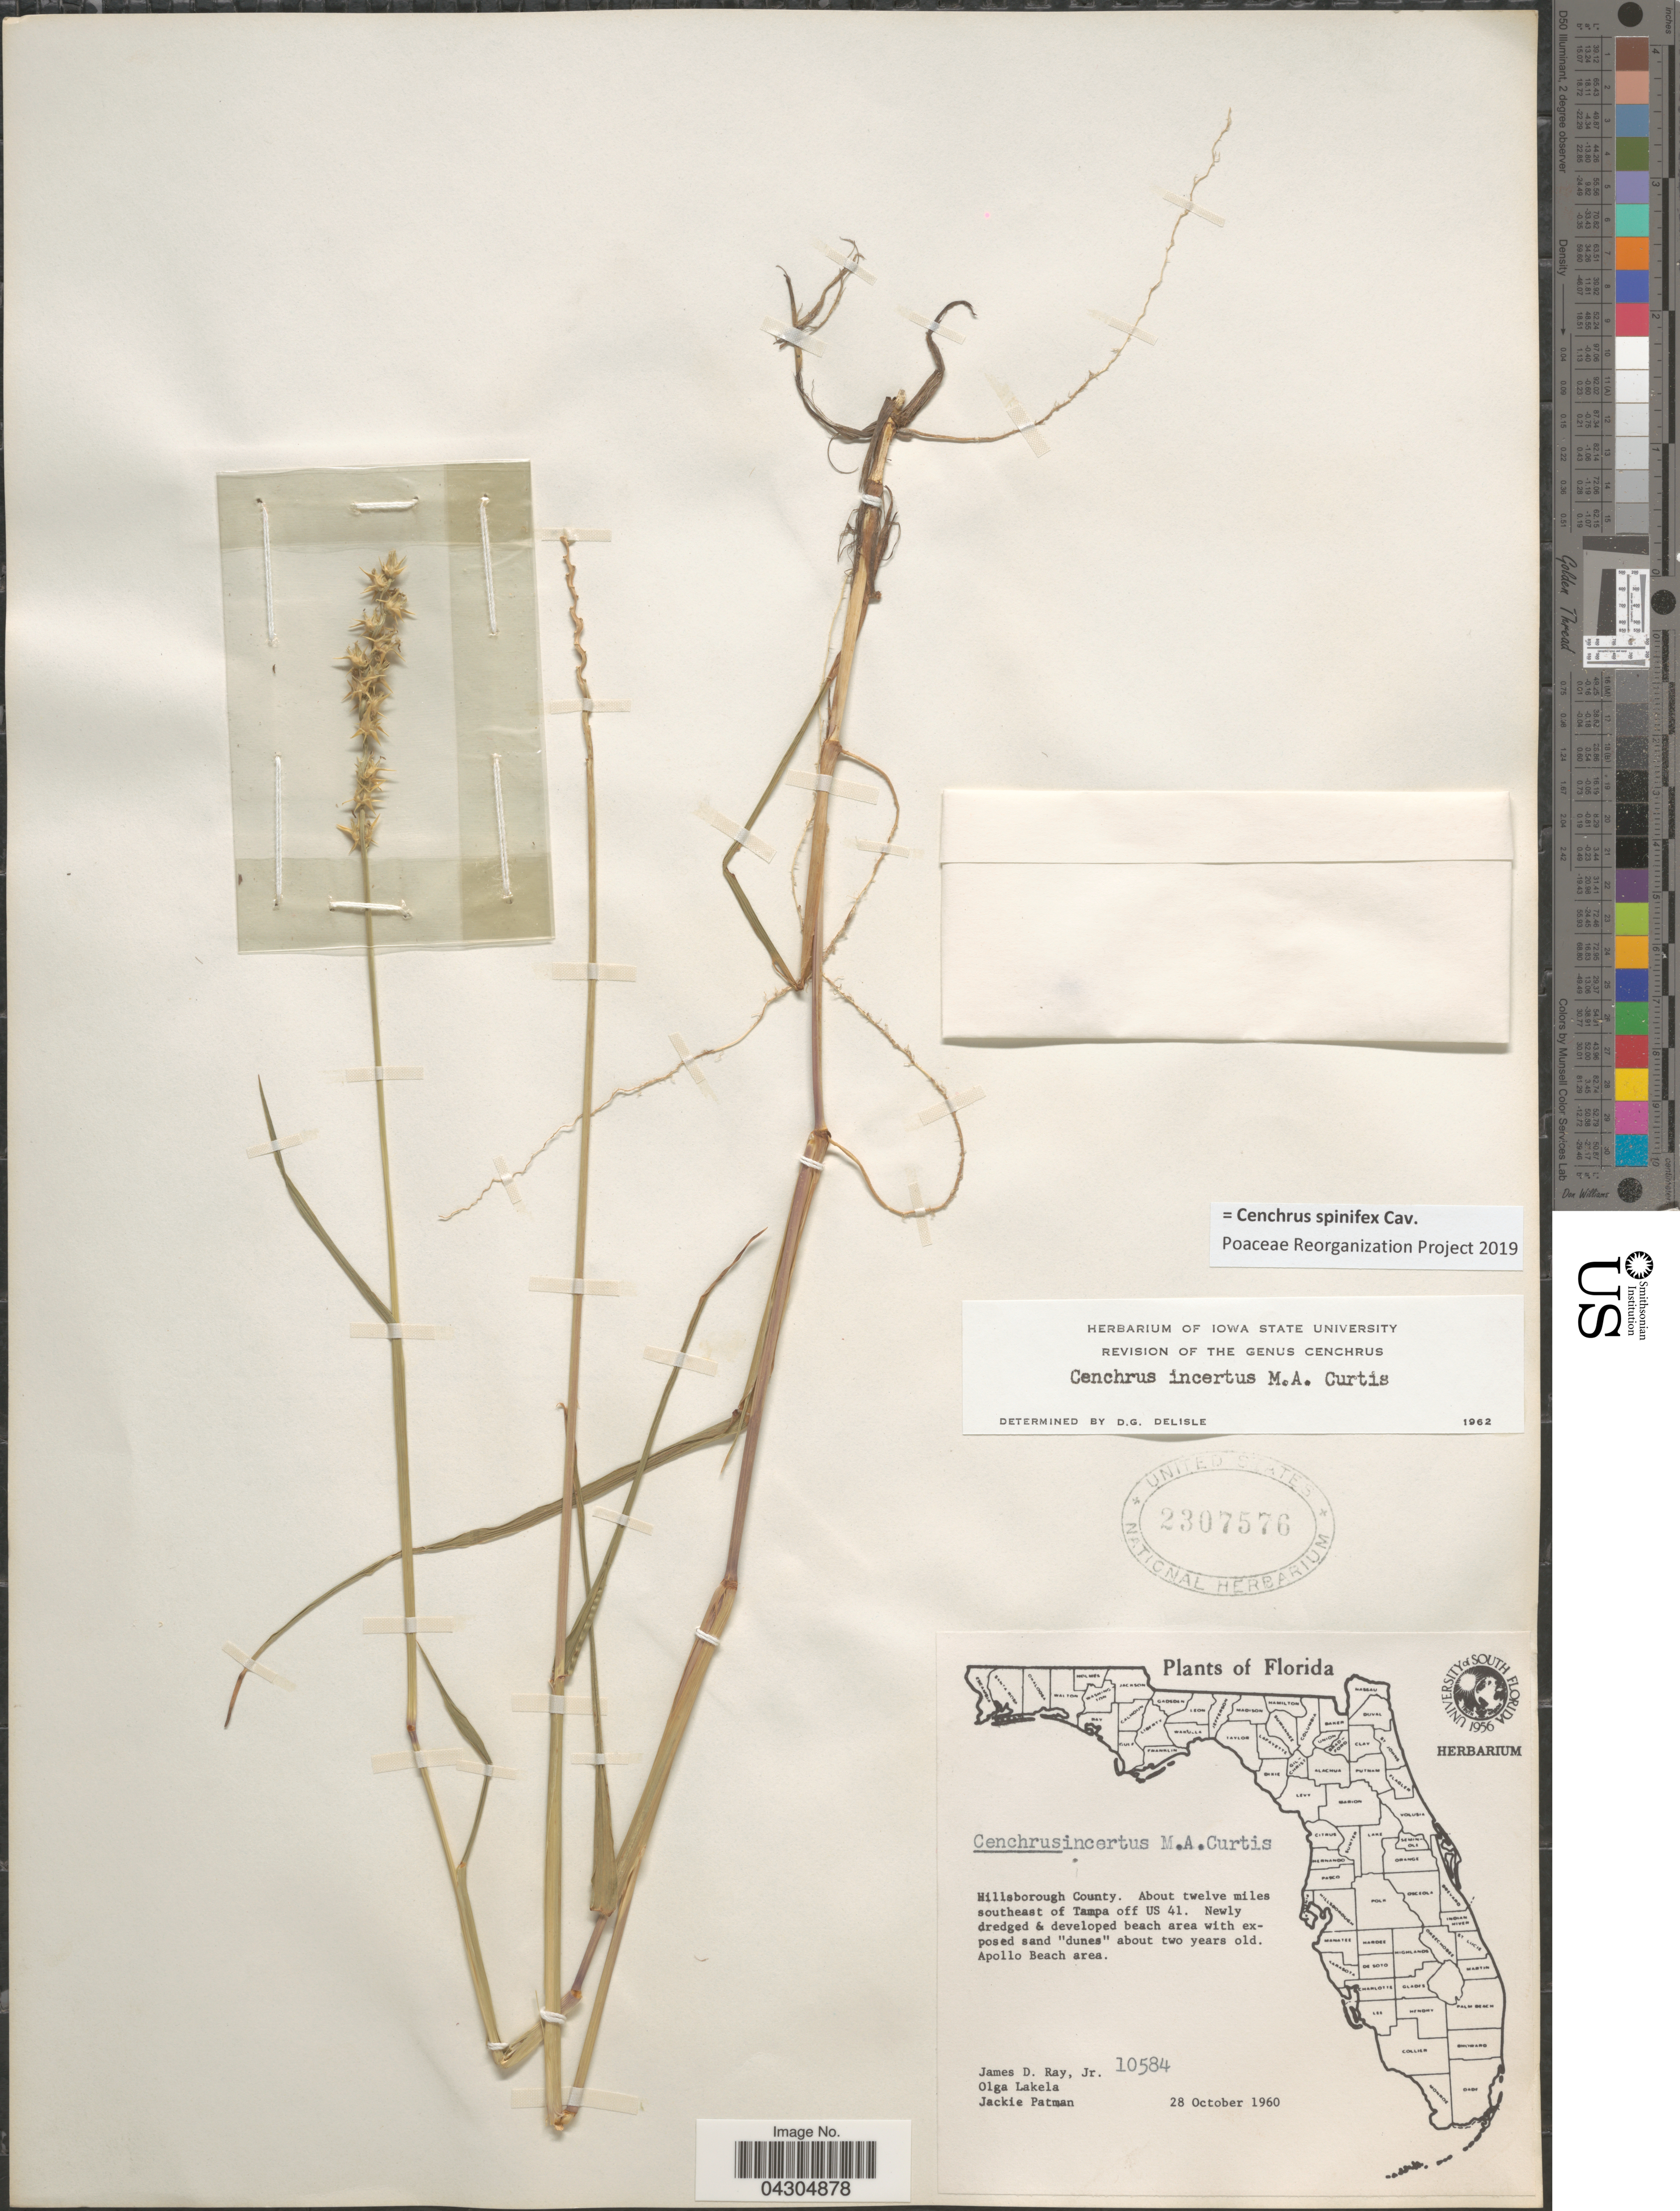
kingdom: Plantae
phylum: Tracheophyta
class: Liliopsida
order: Poales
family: Poaceae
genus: Cenchrus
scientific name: Cenchrus spinifex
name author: Cav.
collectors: J. D. Ray Jr., O. K. Lakela & J. Patman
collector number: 10584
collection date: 1960-10-28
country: United States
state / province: Florida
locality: Hillsborough County. About twelve miles southeast of Tampa off US 41. Apollo Beach area.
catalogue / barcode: US 2307576